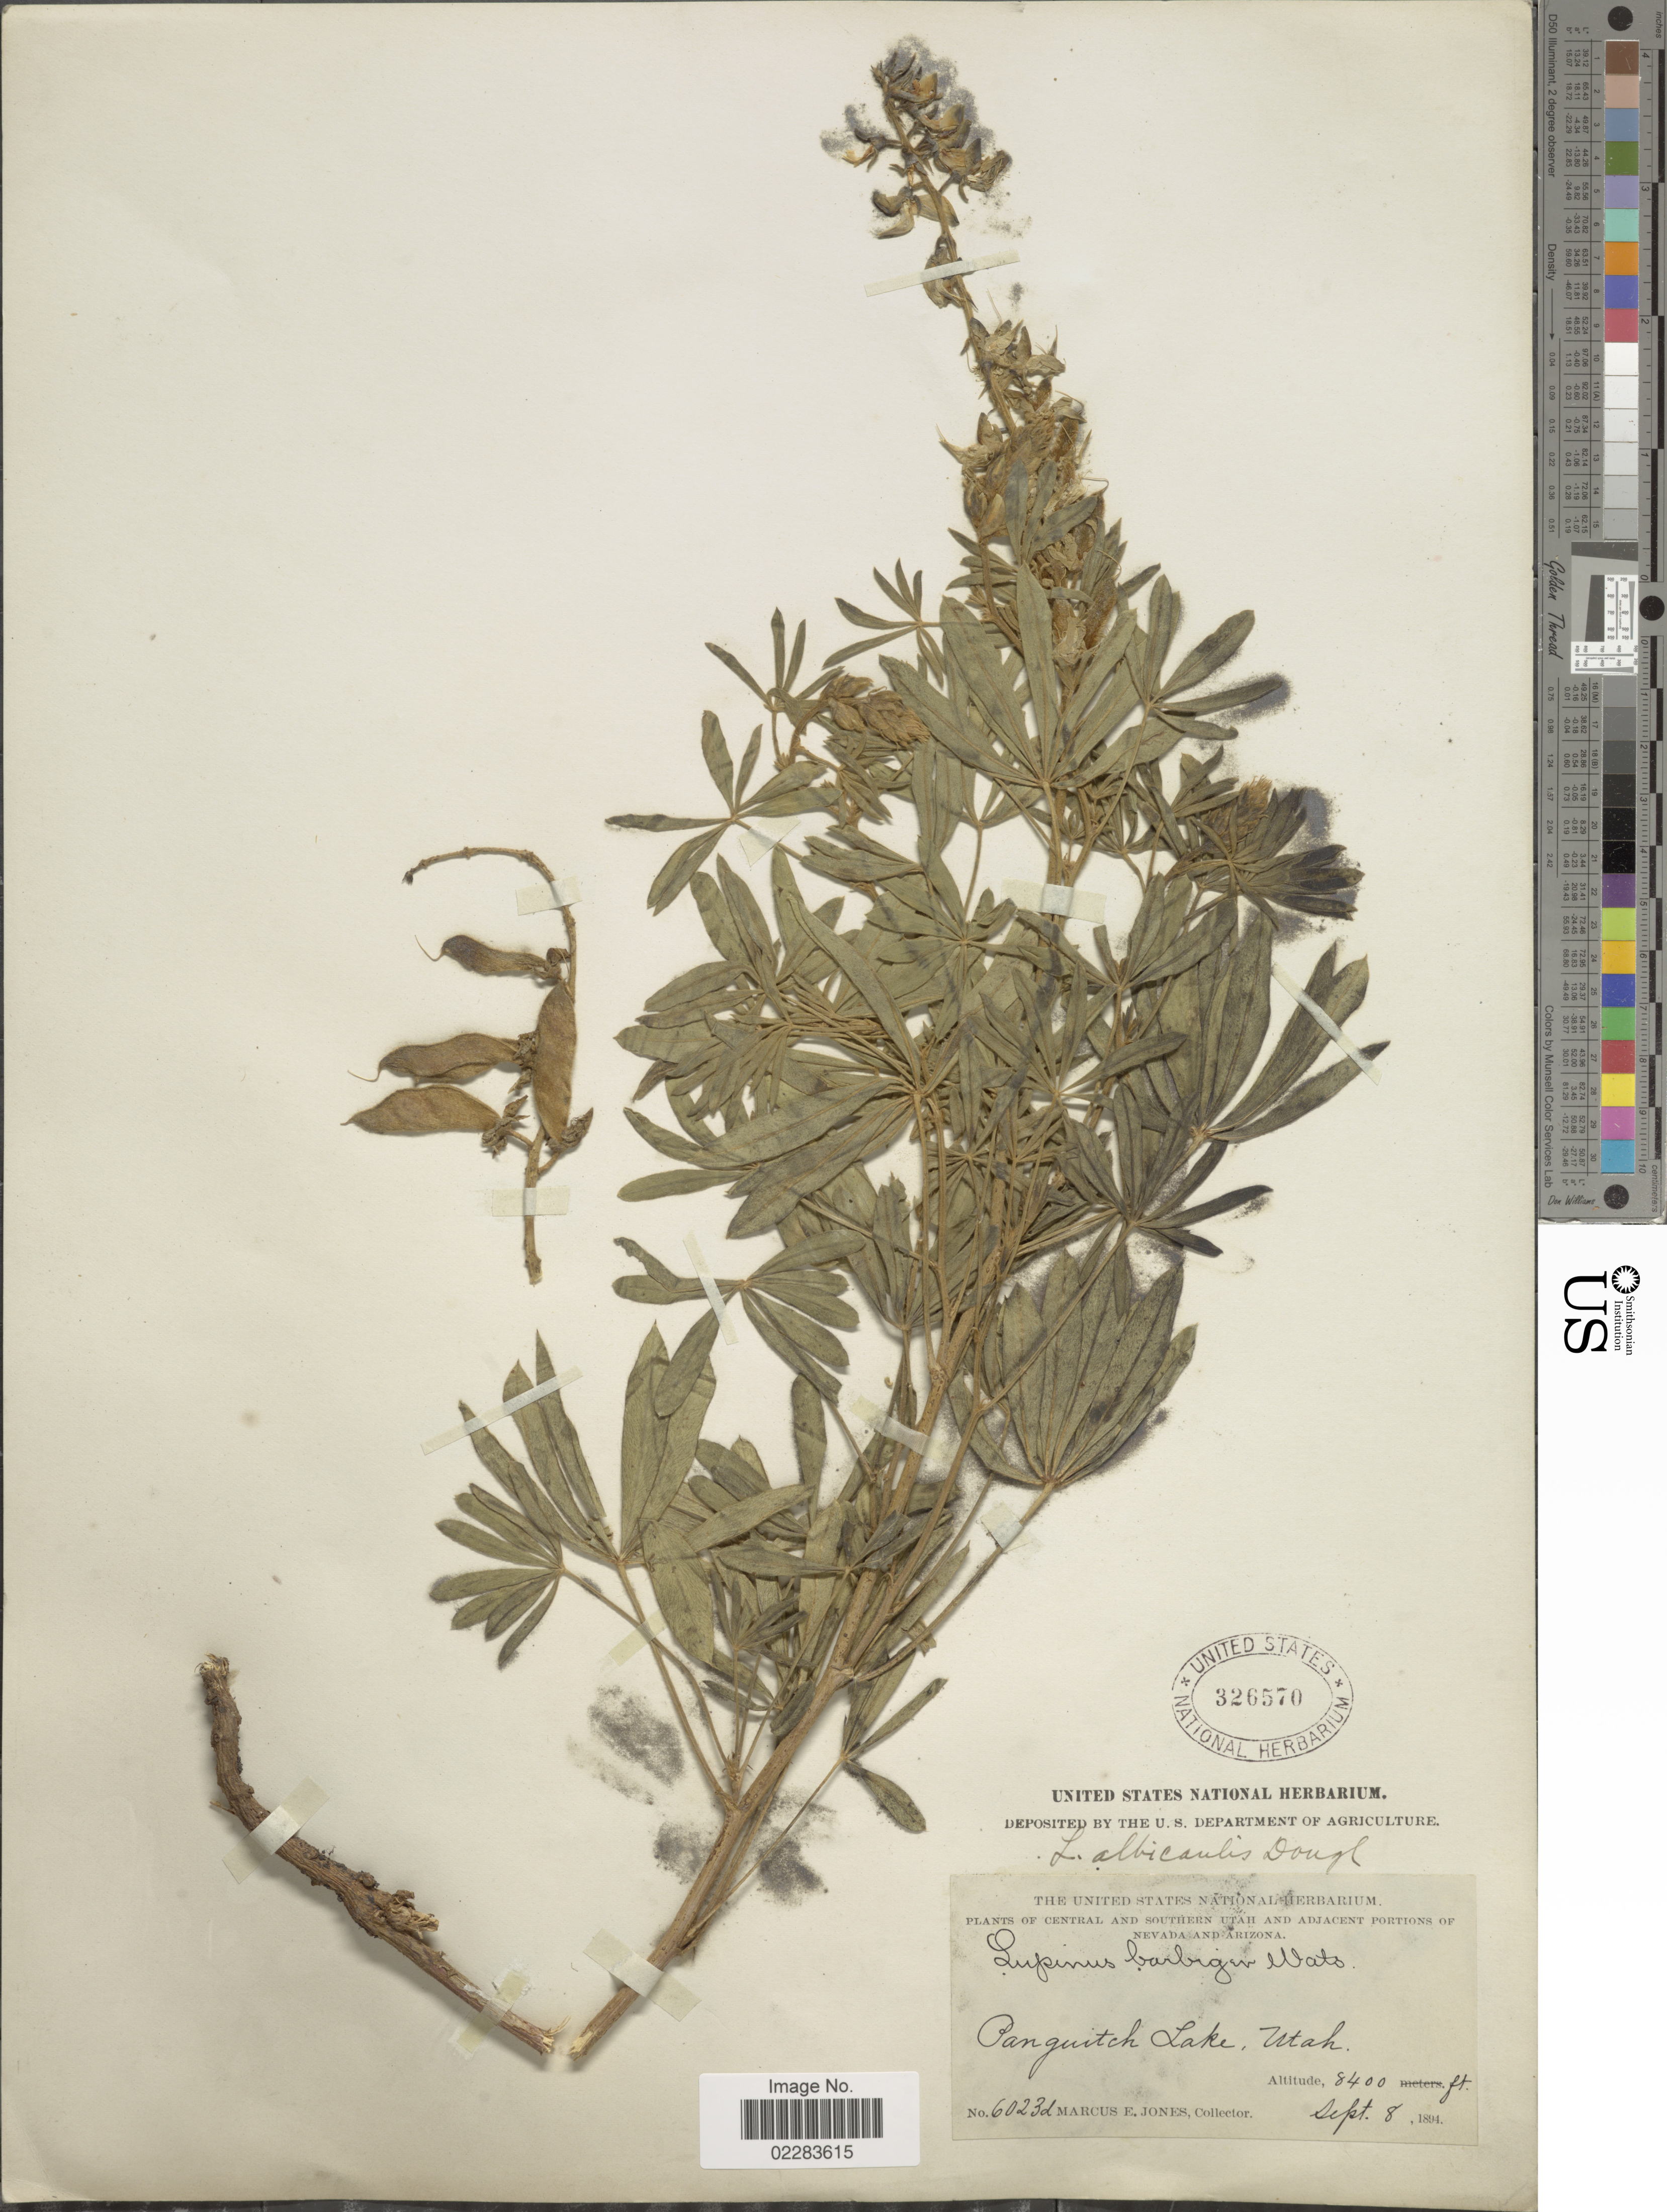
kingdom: Plantae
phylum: Tracheophyta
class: Magnoliopsida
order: Fabales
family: Fabaceae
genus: Lupinus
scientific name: Lupinus albicaulis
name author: Douglas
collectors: M. E. Jones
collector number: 6023d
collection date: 1894-09-08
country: United States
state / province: Utah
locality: Panguitch Lake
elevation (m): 2560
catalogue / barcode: US 326570